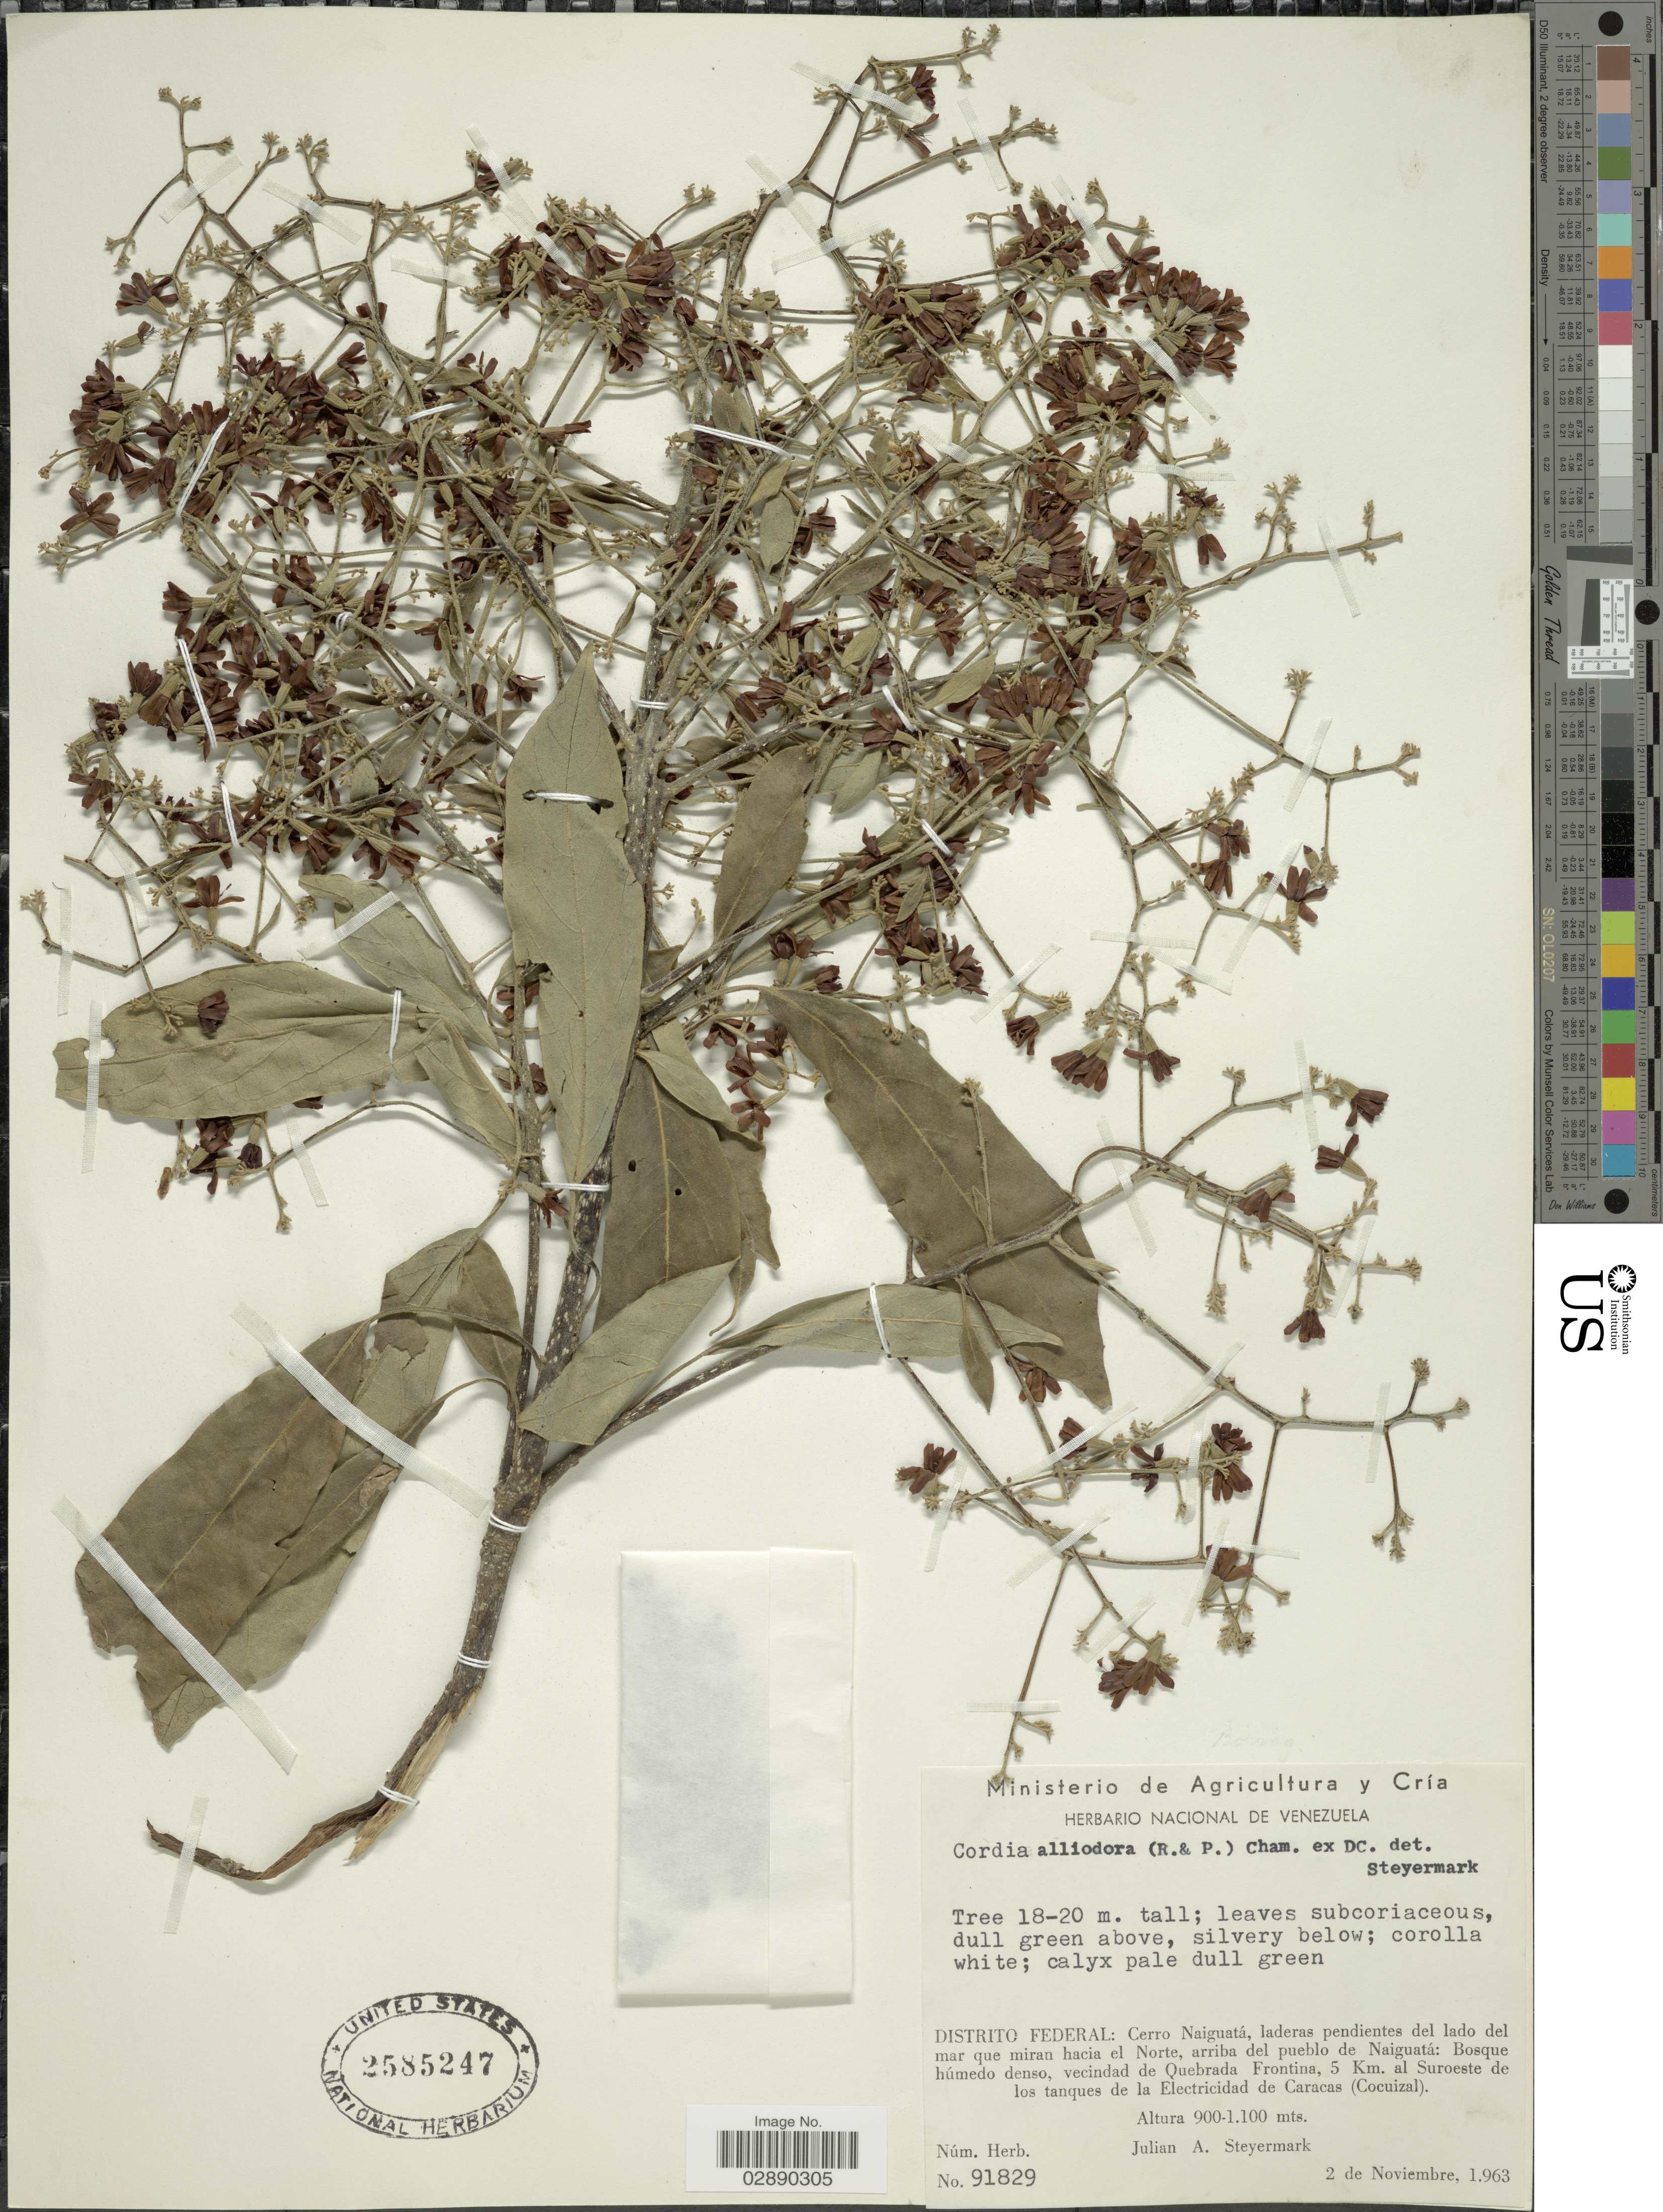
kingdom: Plantae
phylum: Tracheophyta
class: Magnoliopsida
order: Boraginales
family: Cordiaceae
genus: Cordia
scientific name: Cordia alliodora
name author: (Ruiz & Pav.) Oken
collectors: J. Steyermark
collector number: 91829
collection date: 1963-11-02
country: Venezuela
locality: Distrito Federal: Cerro Naiguatá, laderas pendientes del lado del mar que miran hacia el Norte, arriba del pueblo de Naiguatá: Bosque húmedo denso, vecindad de Quebrada Frontina, 5 Km. al Suroeste de los tanques de la Electricidad de Caracas (Cocuizal).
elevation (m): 900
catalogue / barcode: US 2585247